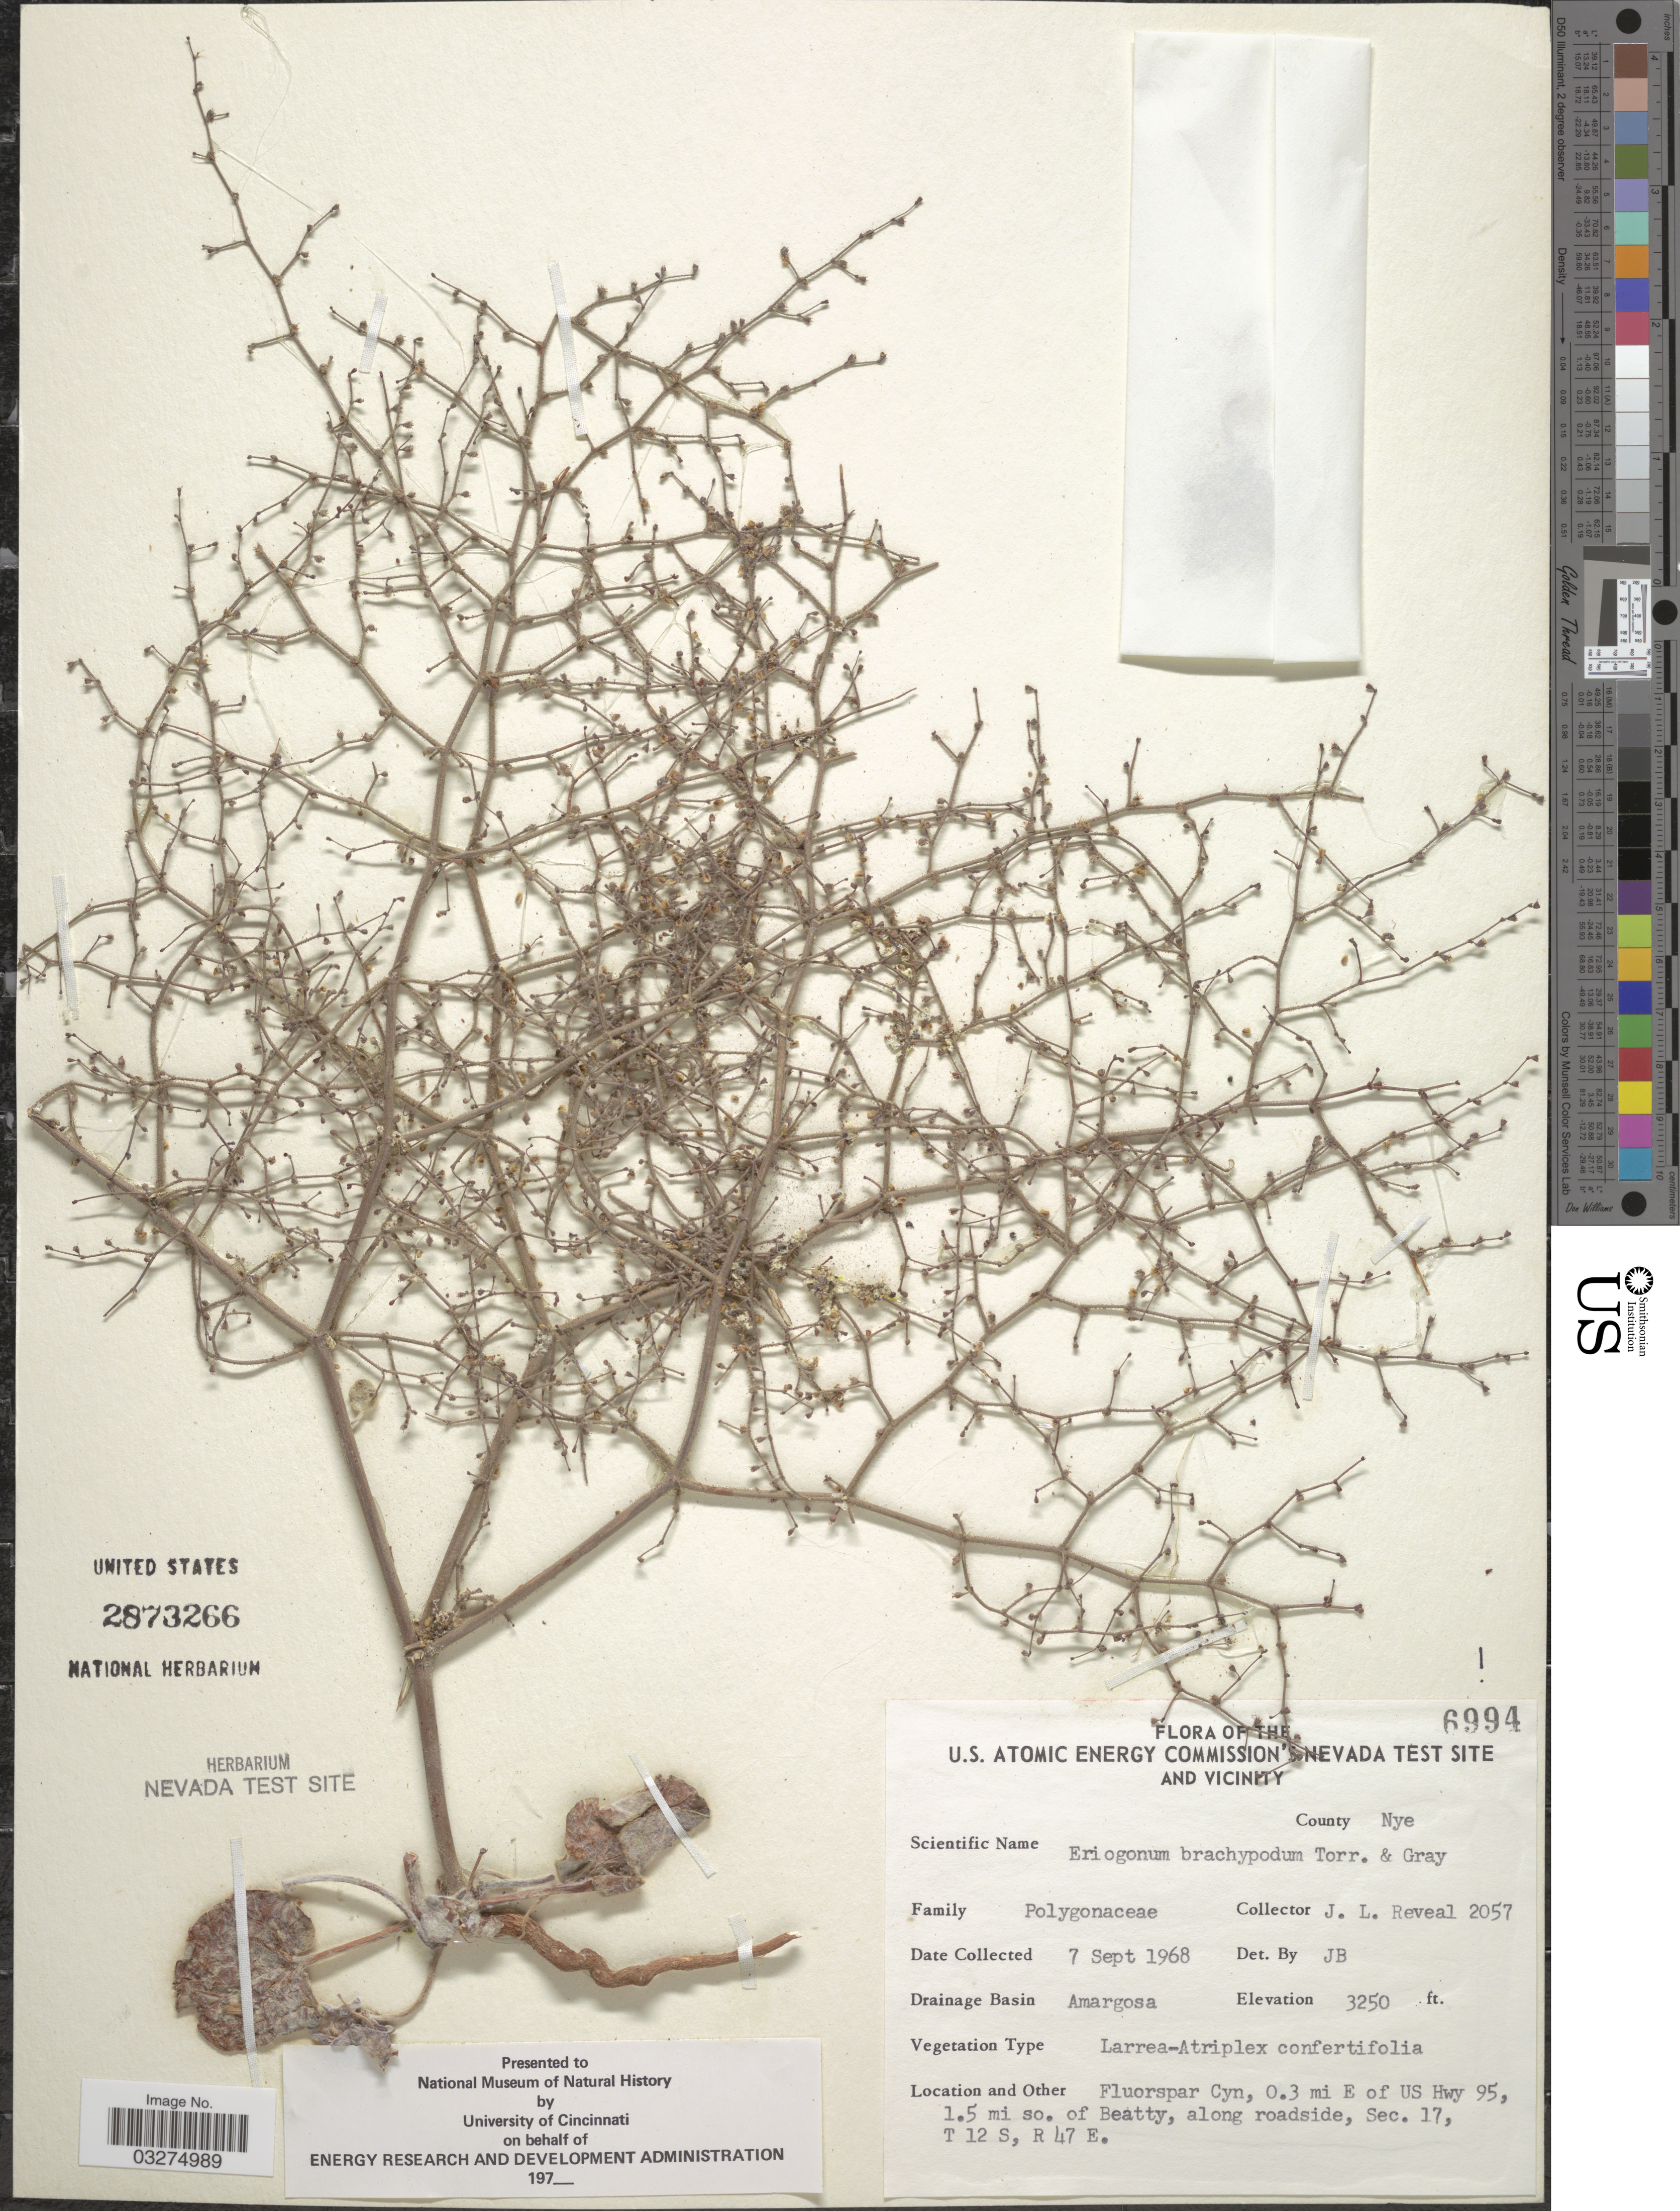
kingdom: Plantae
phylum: Tracheophyta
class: Magnoliopsida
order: Caryophyllales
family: Polygonaceae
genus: Eriogonum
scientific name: Eriogonum brachypodum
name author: Torr. & A. Gray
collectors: J. L. Reveal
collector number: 2057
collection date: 1968-09-07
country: United States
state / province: Nevada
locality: U. S. Atomic Energy Commission's Nevada Test Site and Vicinity. County Nye. Drainage Basin Amargosa. Fluorspar Cyn, 0.3 mi E of US Hwy 95, 1.5 mi so. of Beatty, along roadside, Sec.17, T12S, R47E.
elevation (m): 991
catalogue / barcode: US 2873266